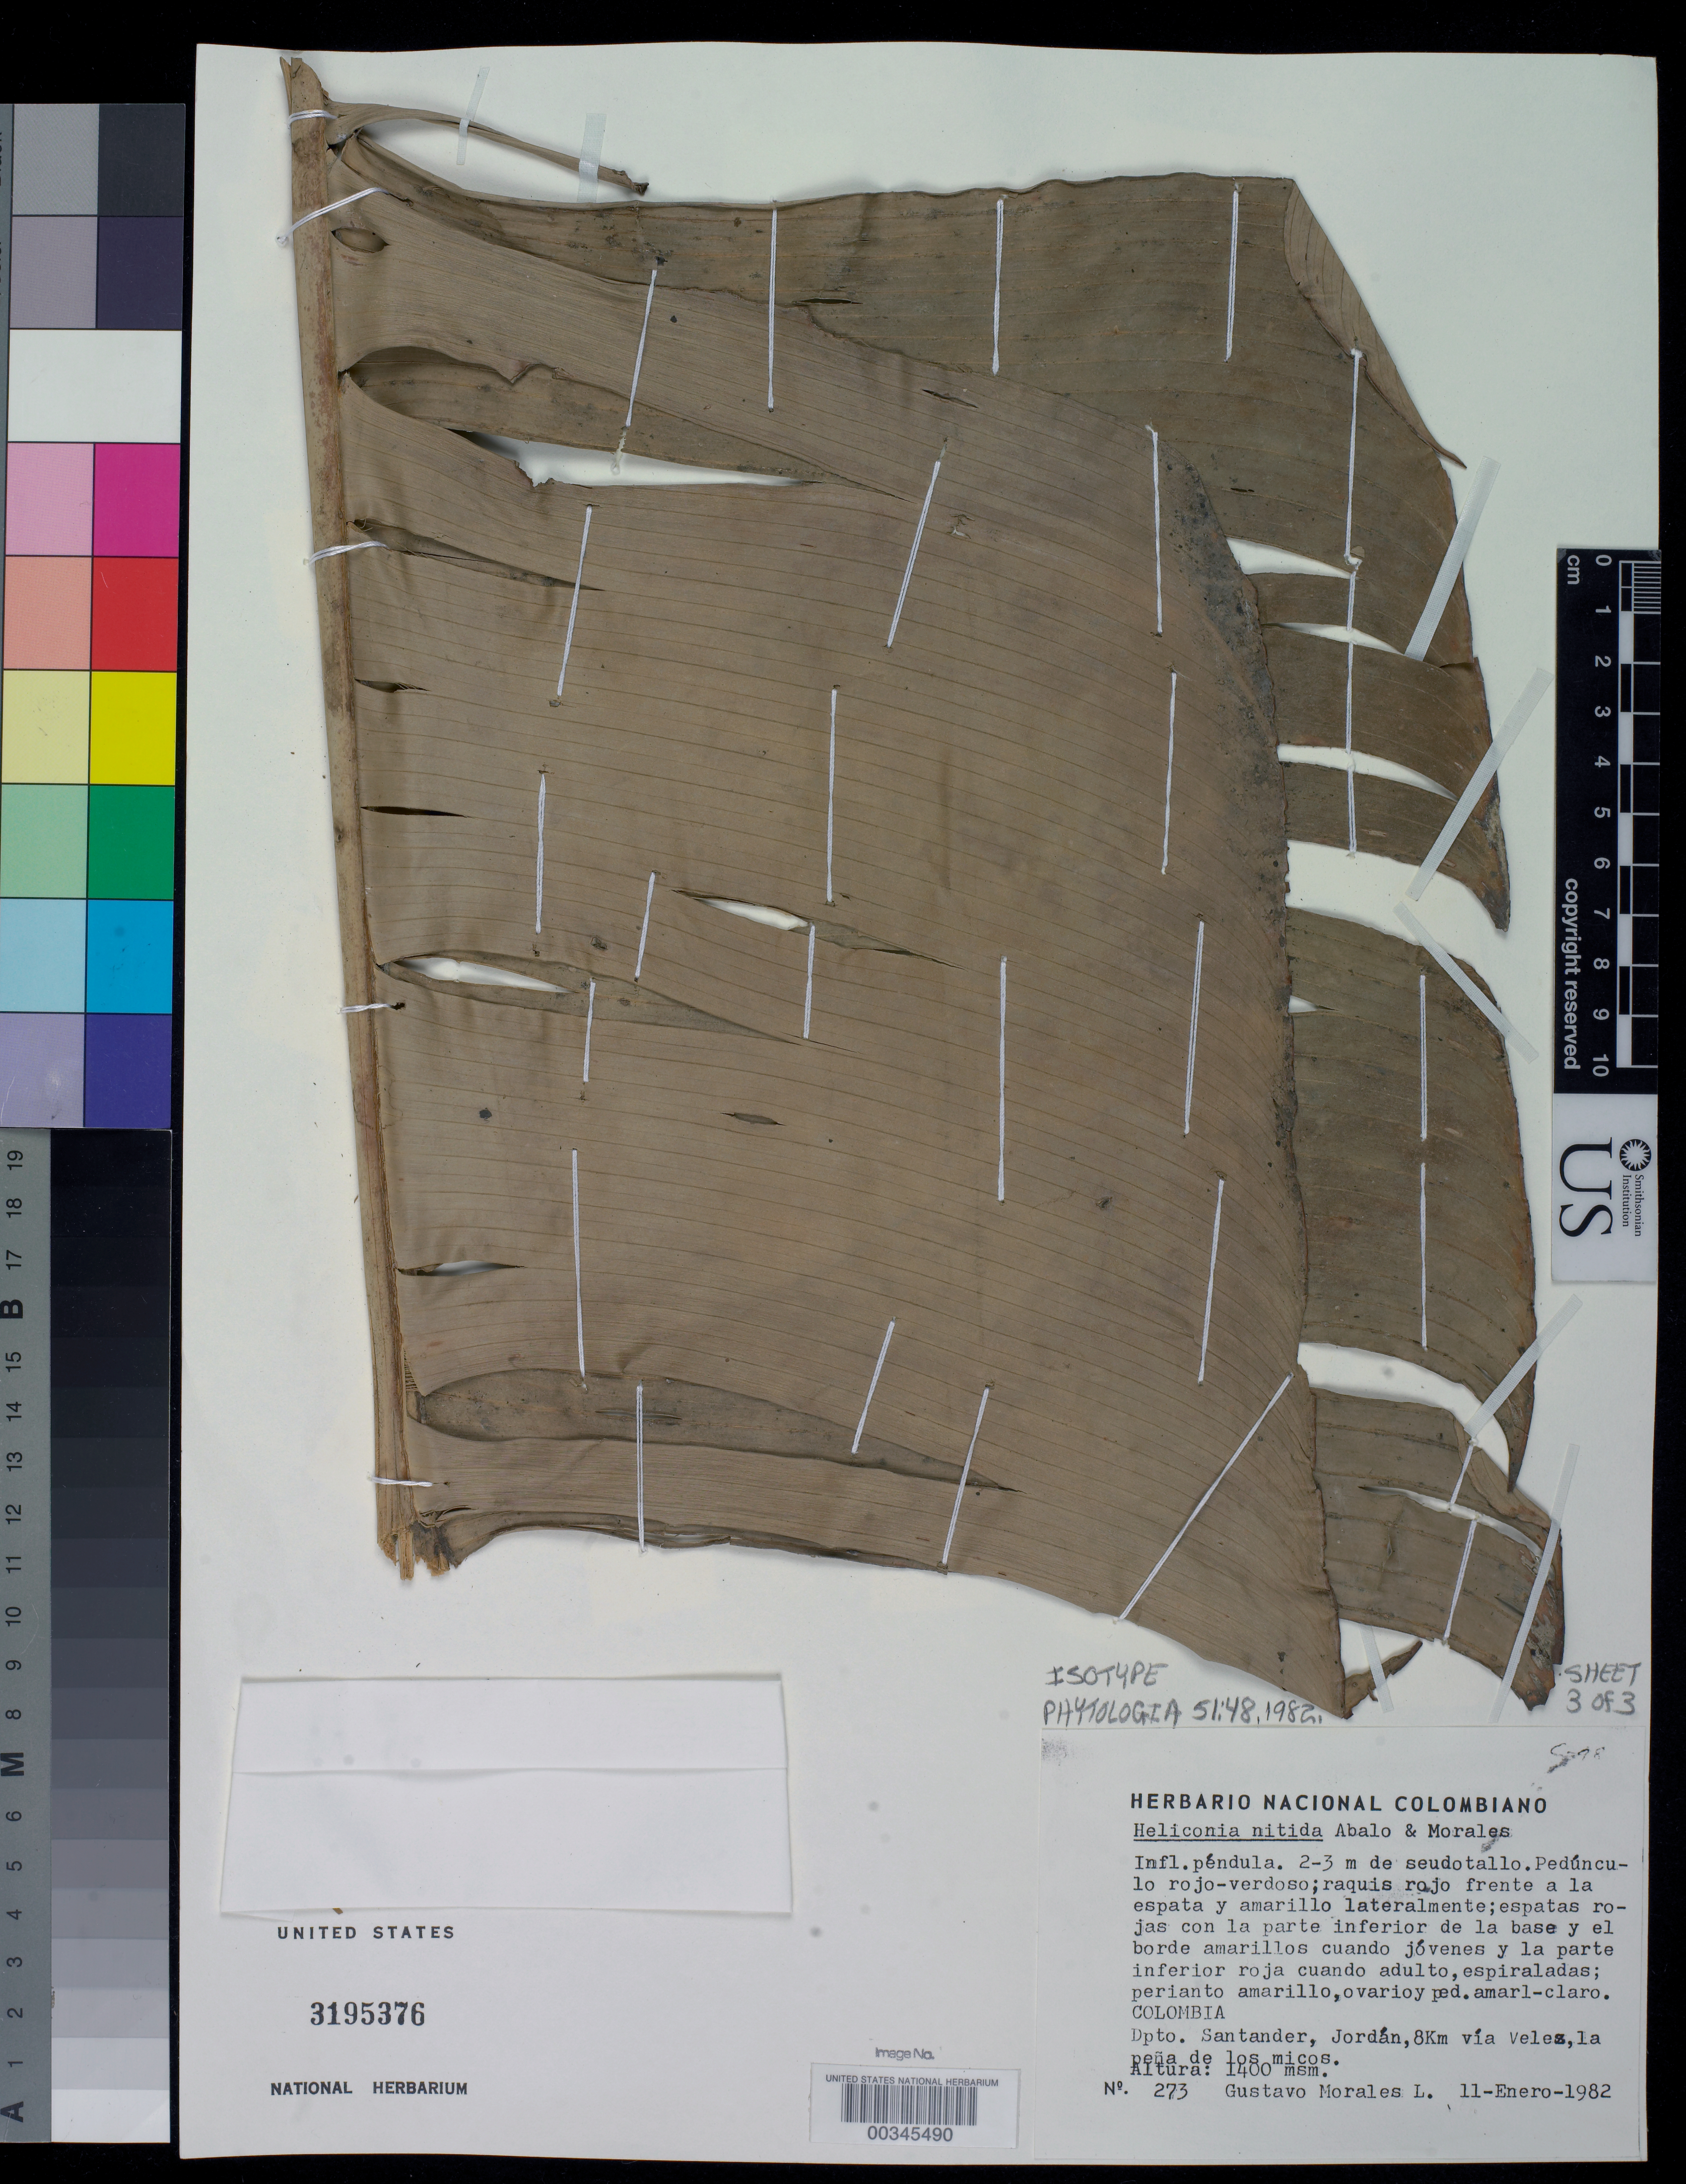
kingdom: Plantae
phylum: Tracheophyta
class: Liliopsida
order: Zingiberales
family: Heliconiaceae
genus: Heliconia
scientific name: Heliconia nitida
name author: Abalo & G. Morales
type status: Isotype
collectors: G. Morales L.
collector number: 273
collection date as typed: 11 Jan 1982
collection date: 1982-01-11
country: Colombia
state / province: Santander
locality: Jordan, 8 km via Velez, La Pena de Los Micos.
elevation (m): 1400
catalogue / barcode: US 3195376